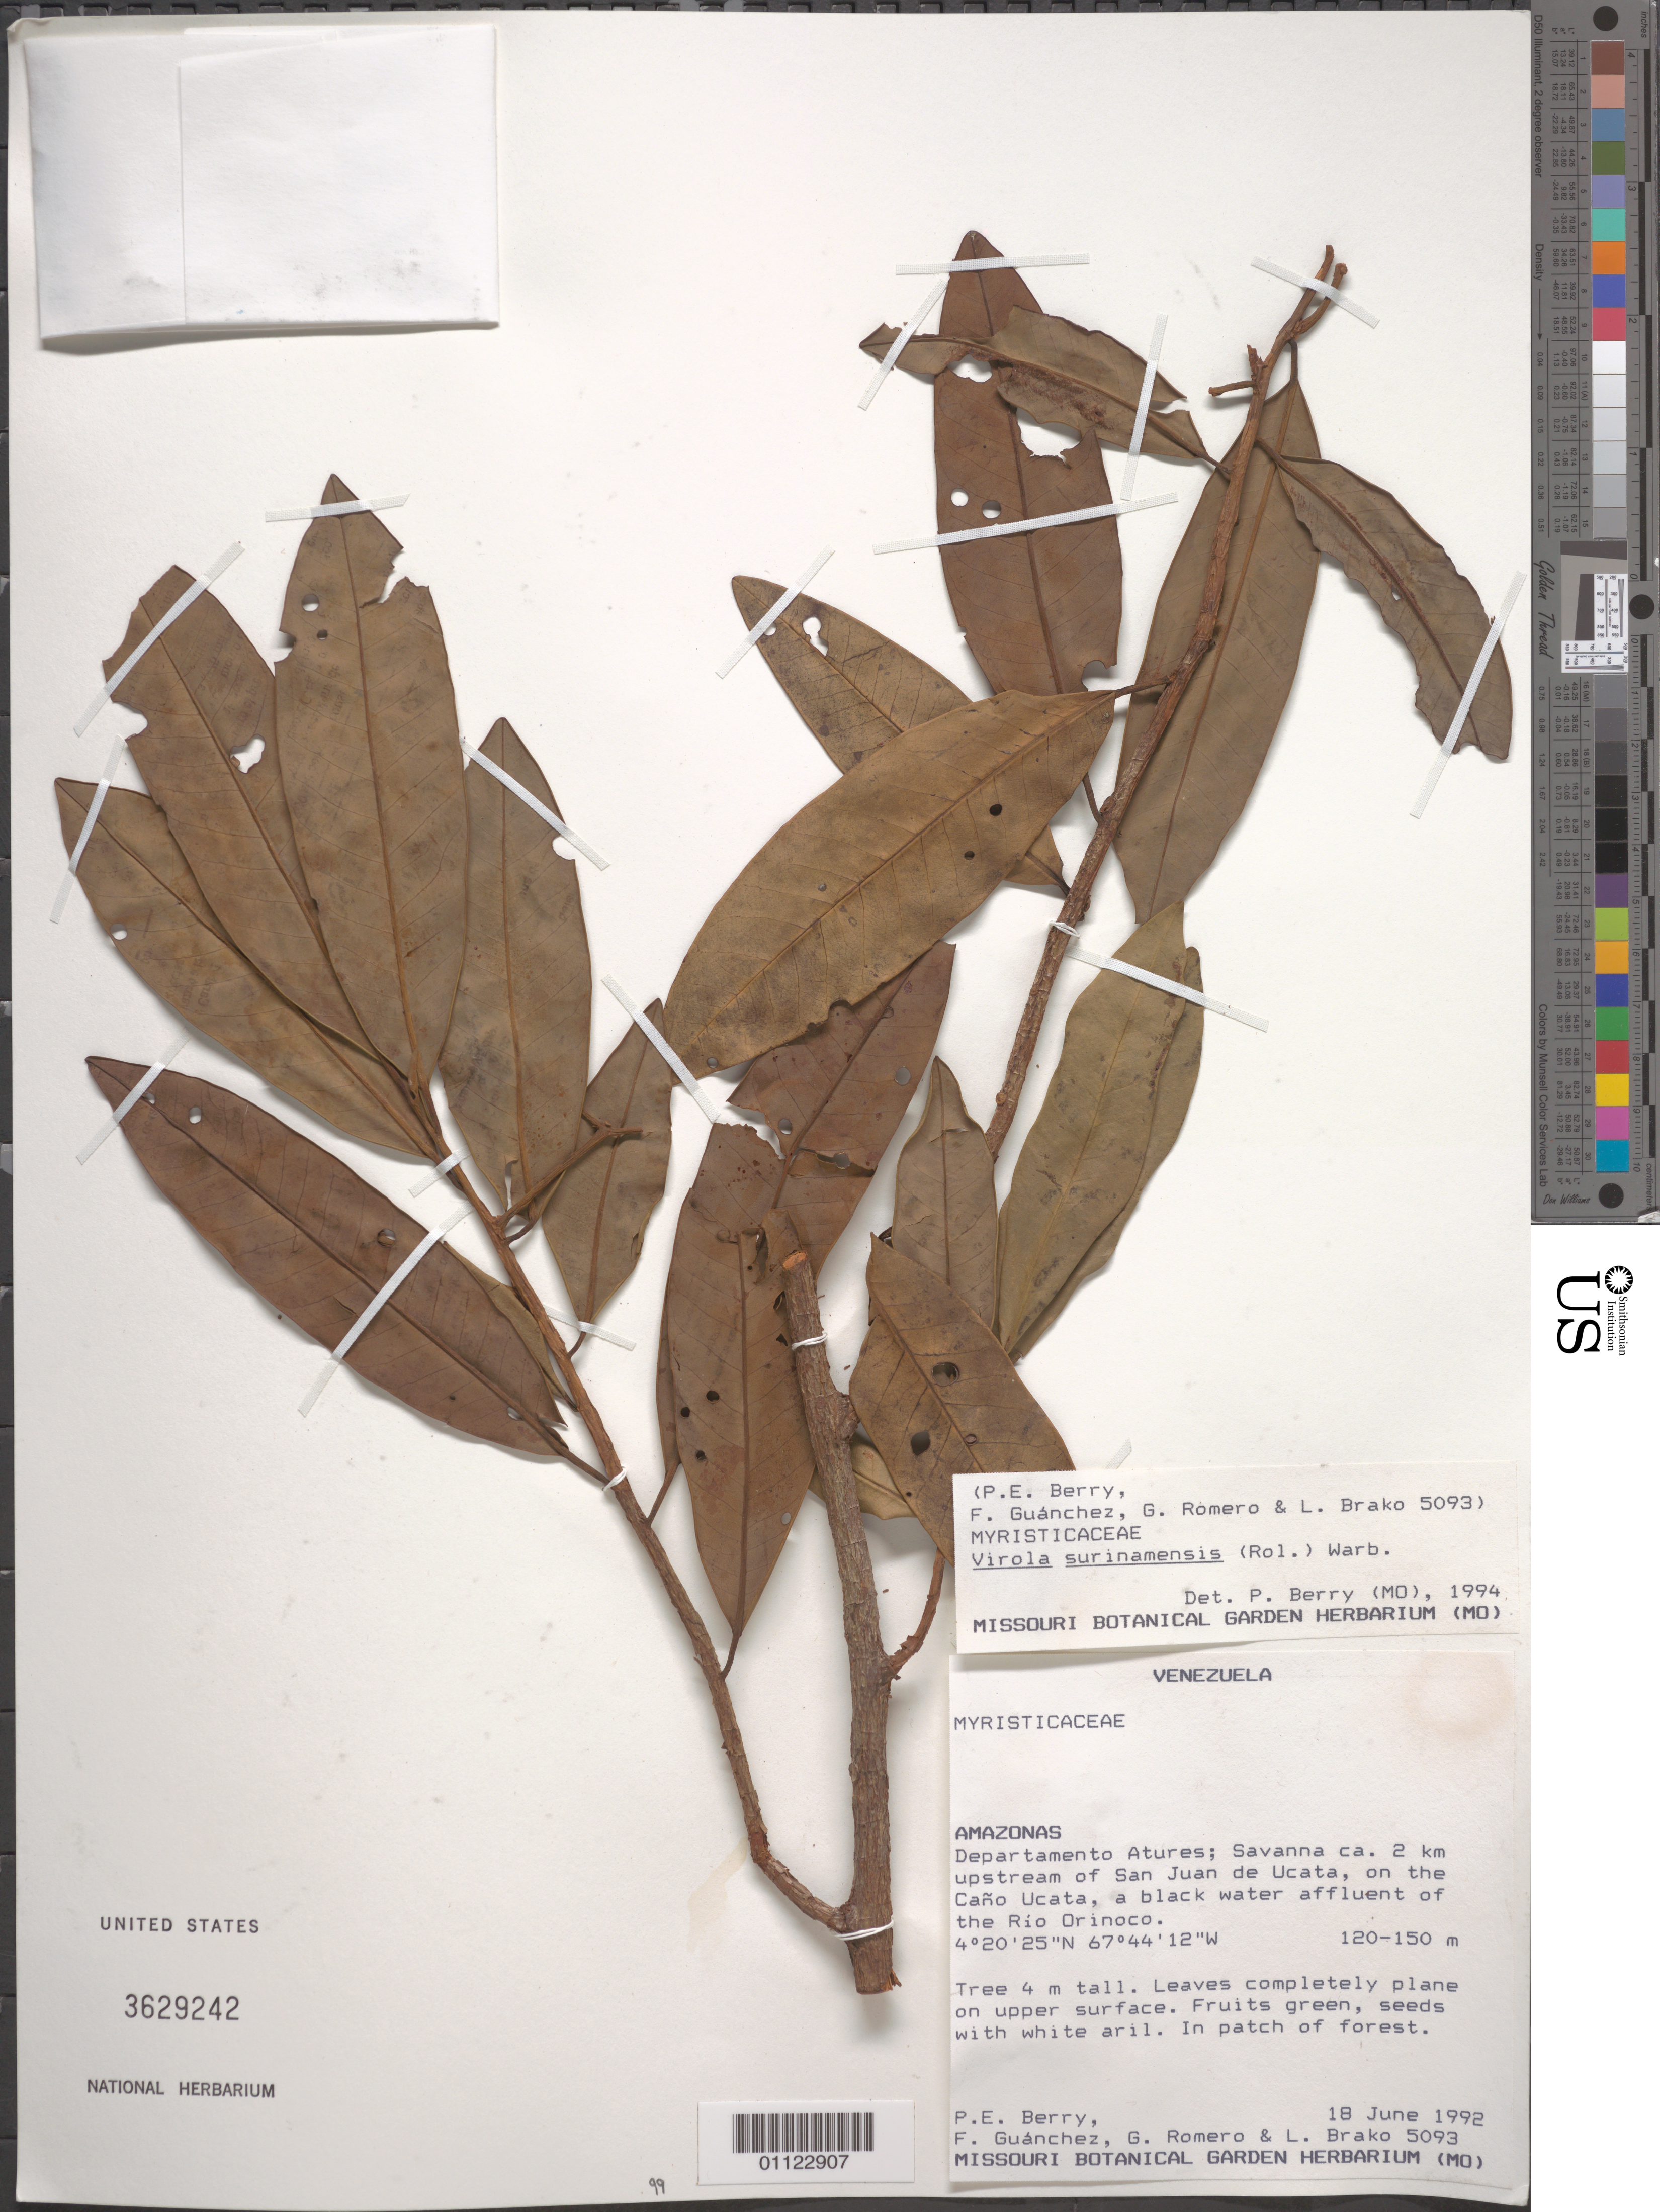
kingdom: Plantae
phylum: Tracheophyta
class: Magnoliopsida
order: Magnoliales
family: Myristicaceae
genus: Virola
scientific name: Virola surinamensis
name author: (Rol.) Warb.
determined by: Berry, P. E., (WIS), University of Wisconsin - Madison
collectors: P. E. Berry, F. Guánchez M., G. A. Romero & L. Brako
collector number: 5093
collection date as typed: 18-Jun-92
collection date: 1992-06-18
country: Venezuela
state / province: Amazonas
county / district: Atures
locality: San Juan de Ucata, ca. 2 km upstream on the Caño Ucata, affluent of the Río Orinoco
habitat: Patch of forest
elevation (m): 120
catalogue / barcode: US 3629242